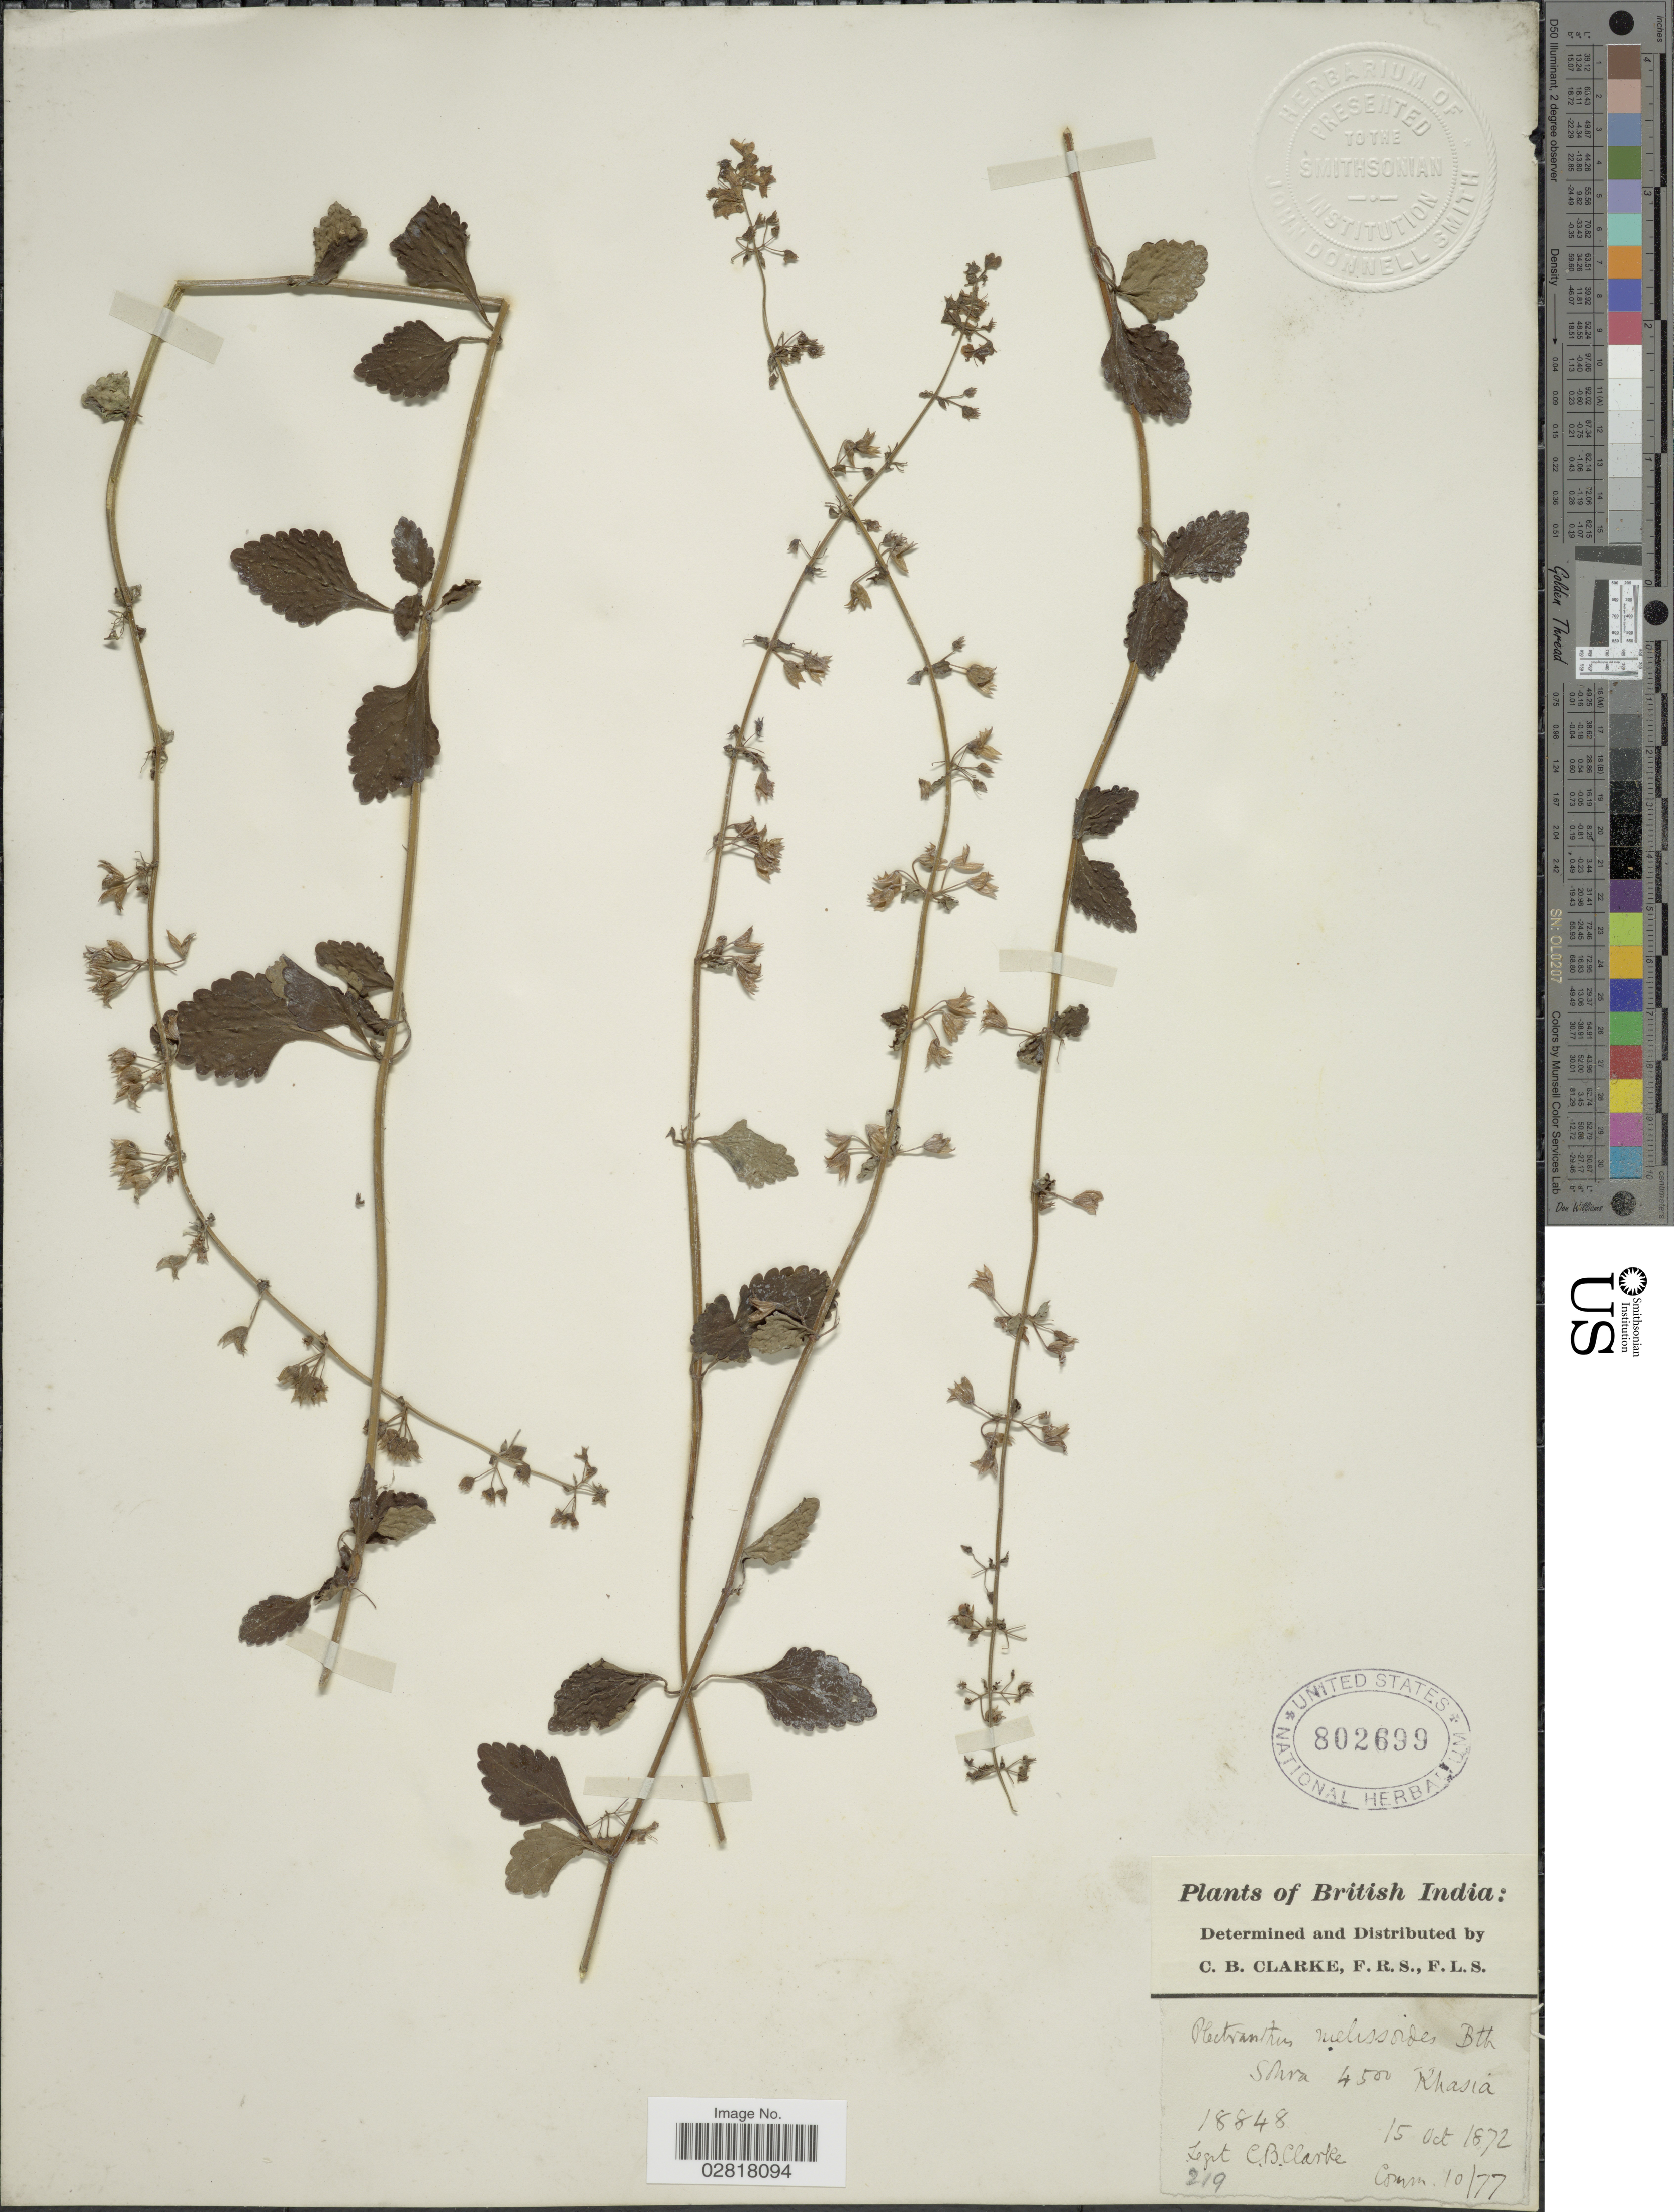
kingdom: Plantae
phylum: Tracheophyta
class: Magnoliopsida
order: Lamiales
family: Lamiaceae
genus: Plectranthus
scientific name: Plectranthus melissoides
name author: Benth.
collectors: C. B. Clarke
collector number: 18848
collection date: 1872-10-15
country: India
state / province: Meghalaya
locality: British India, Sohra, Khasia.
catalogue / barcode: US 802699